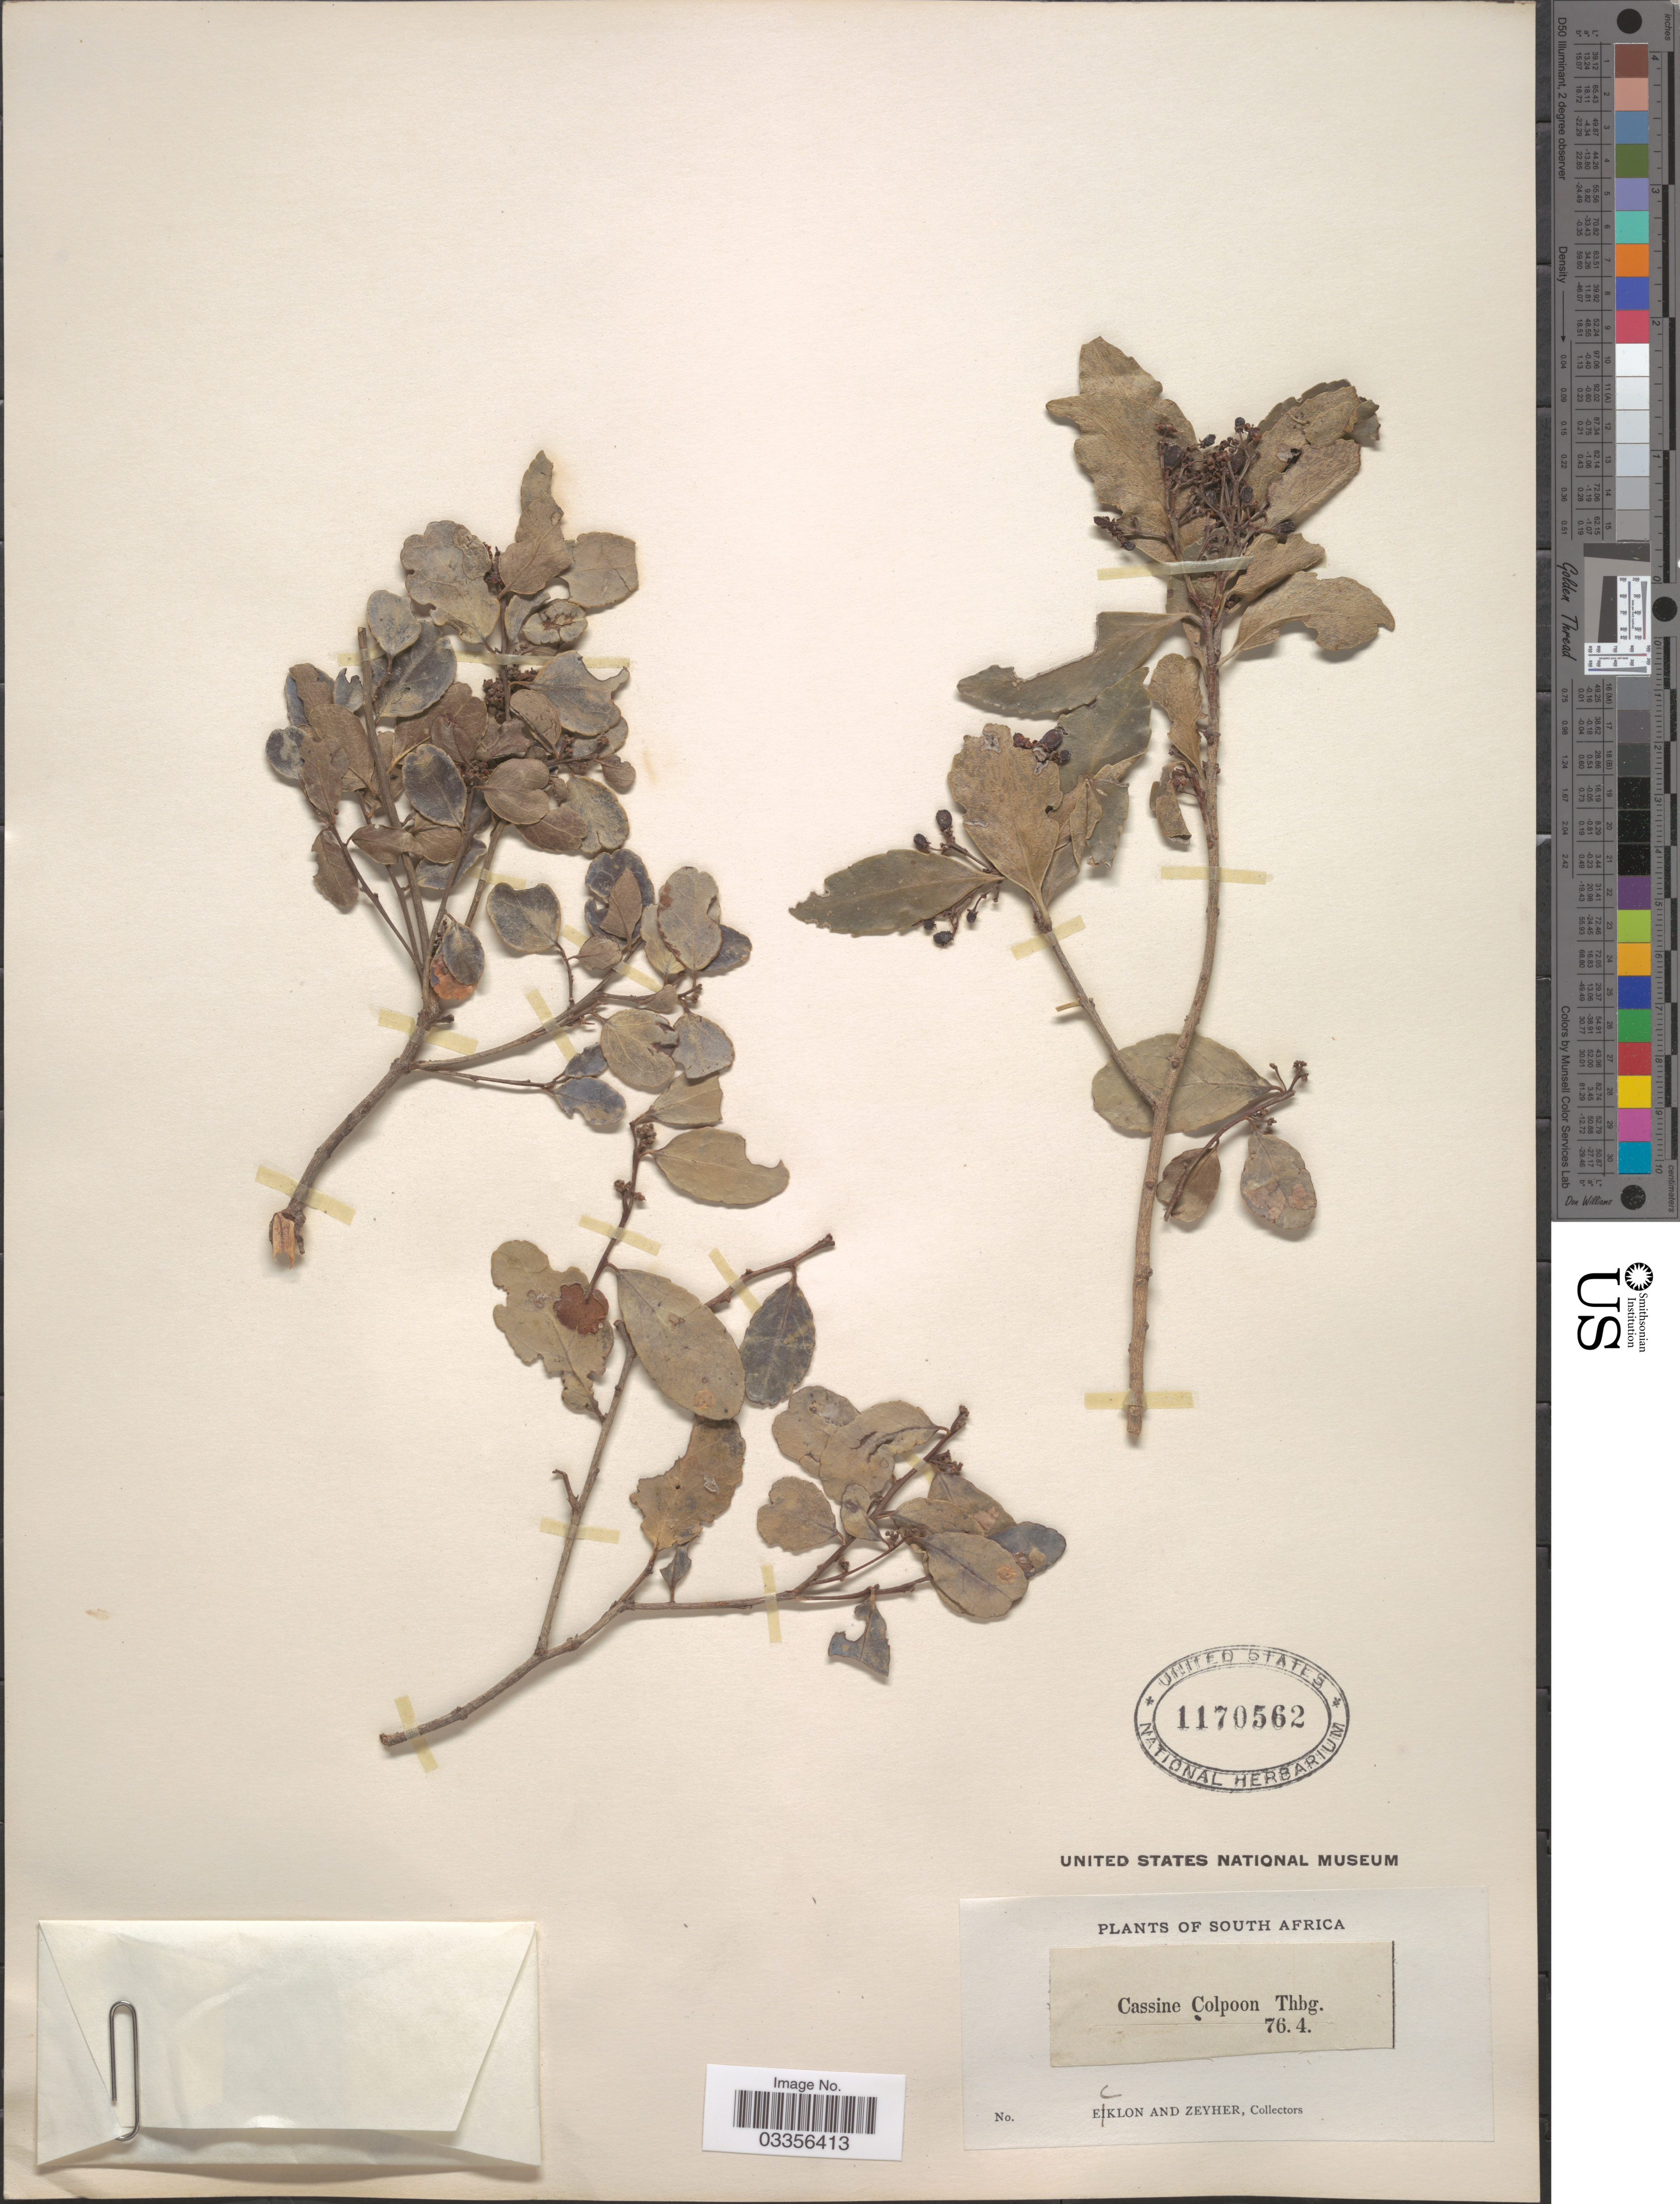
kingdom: Plantae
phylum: Tracheophyta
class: Magnoliopsida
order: Celastrales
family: Celastraceae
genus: Cassine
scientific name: Cassine colpoon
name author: Thunb.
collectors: -. Ecklon & -. Zeyher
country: South Africa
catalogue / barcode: US 1170562